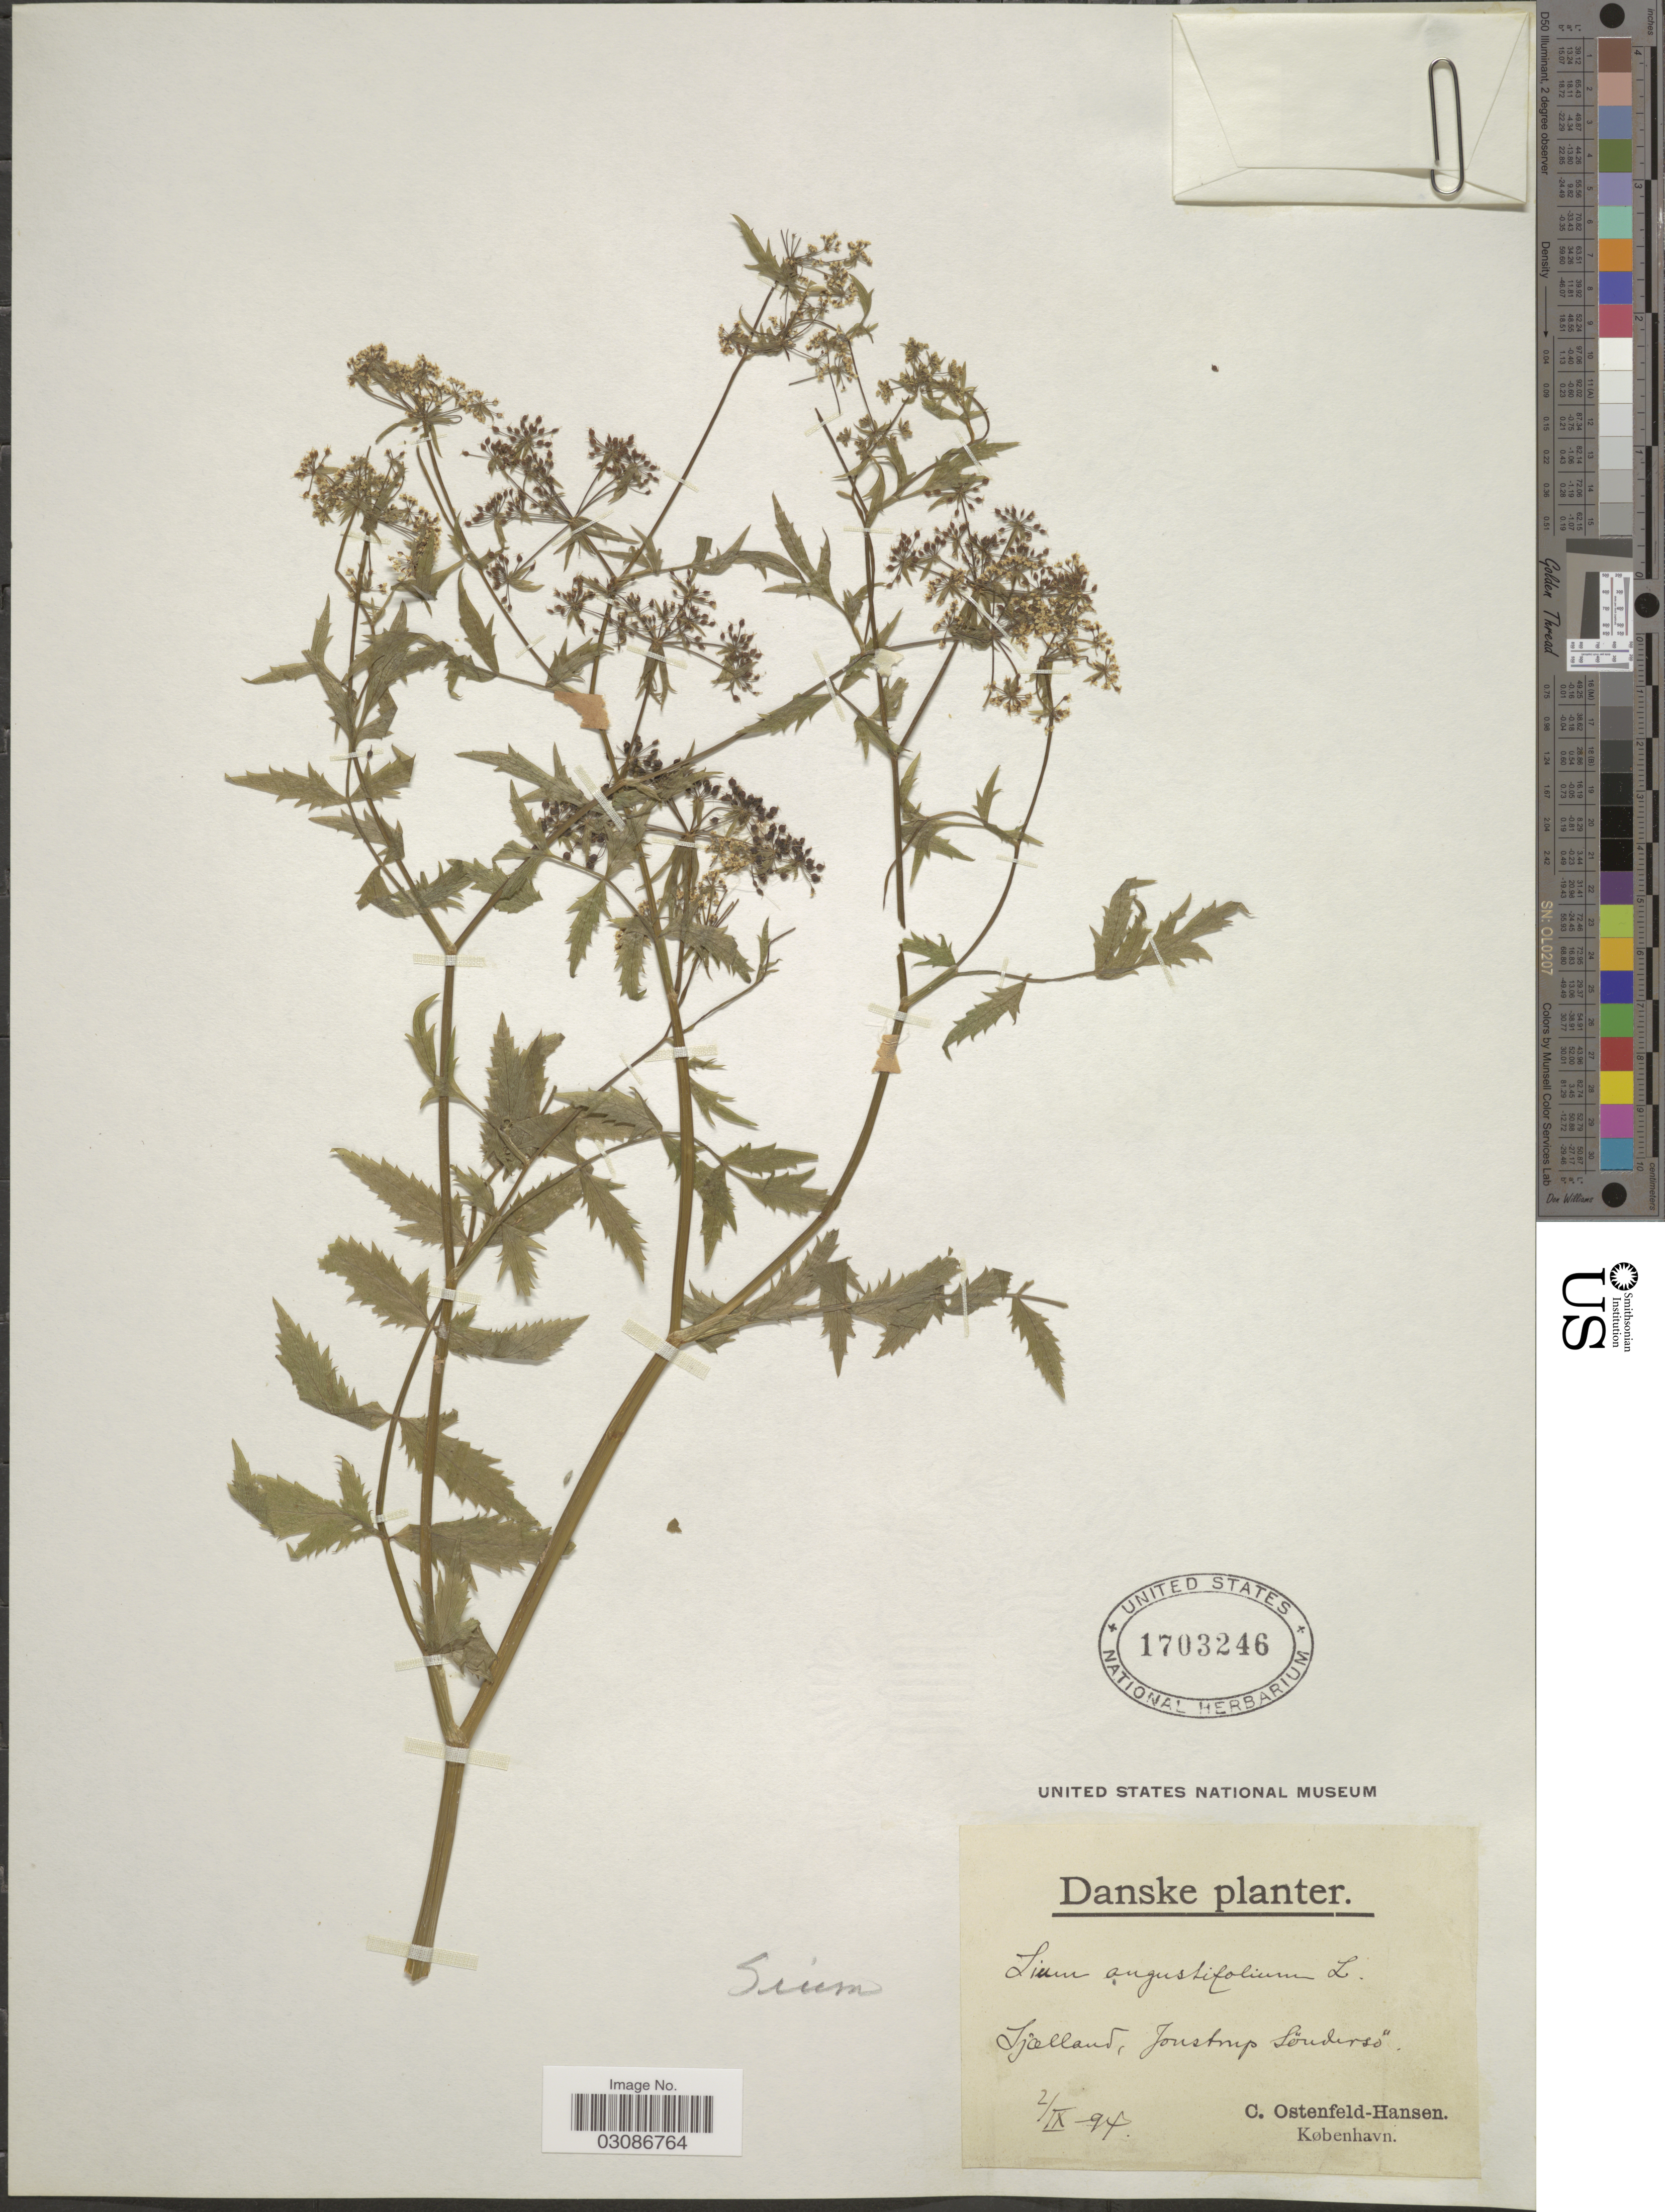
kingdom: Plantae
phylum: Tracheophyta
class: Magnoliopsida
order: Apiales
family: Apiaceae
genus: Sium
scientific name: Sium angustifolium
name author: L.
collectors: C. Ostenfeld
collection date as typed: Transcribed d/m/y: 2/9/94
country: Denmark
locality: Danske. Sjaelland, Jonstrup Sönderso.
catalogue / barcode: US 1703246